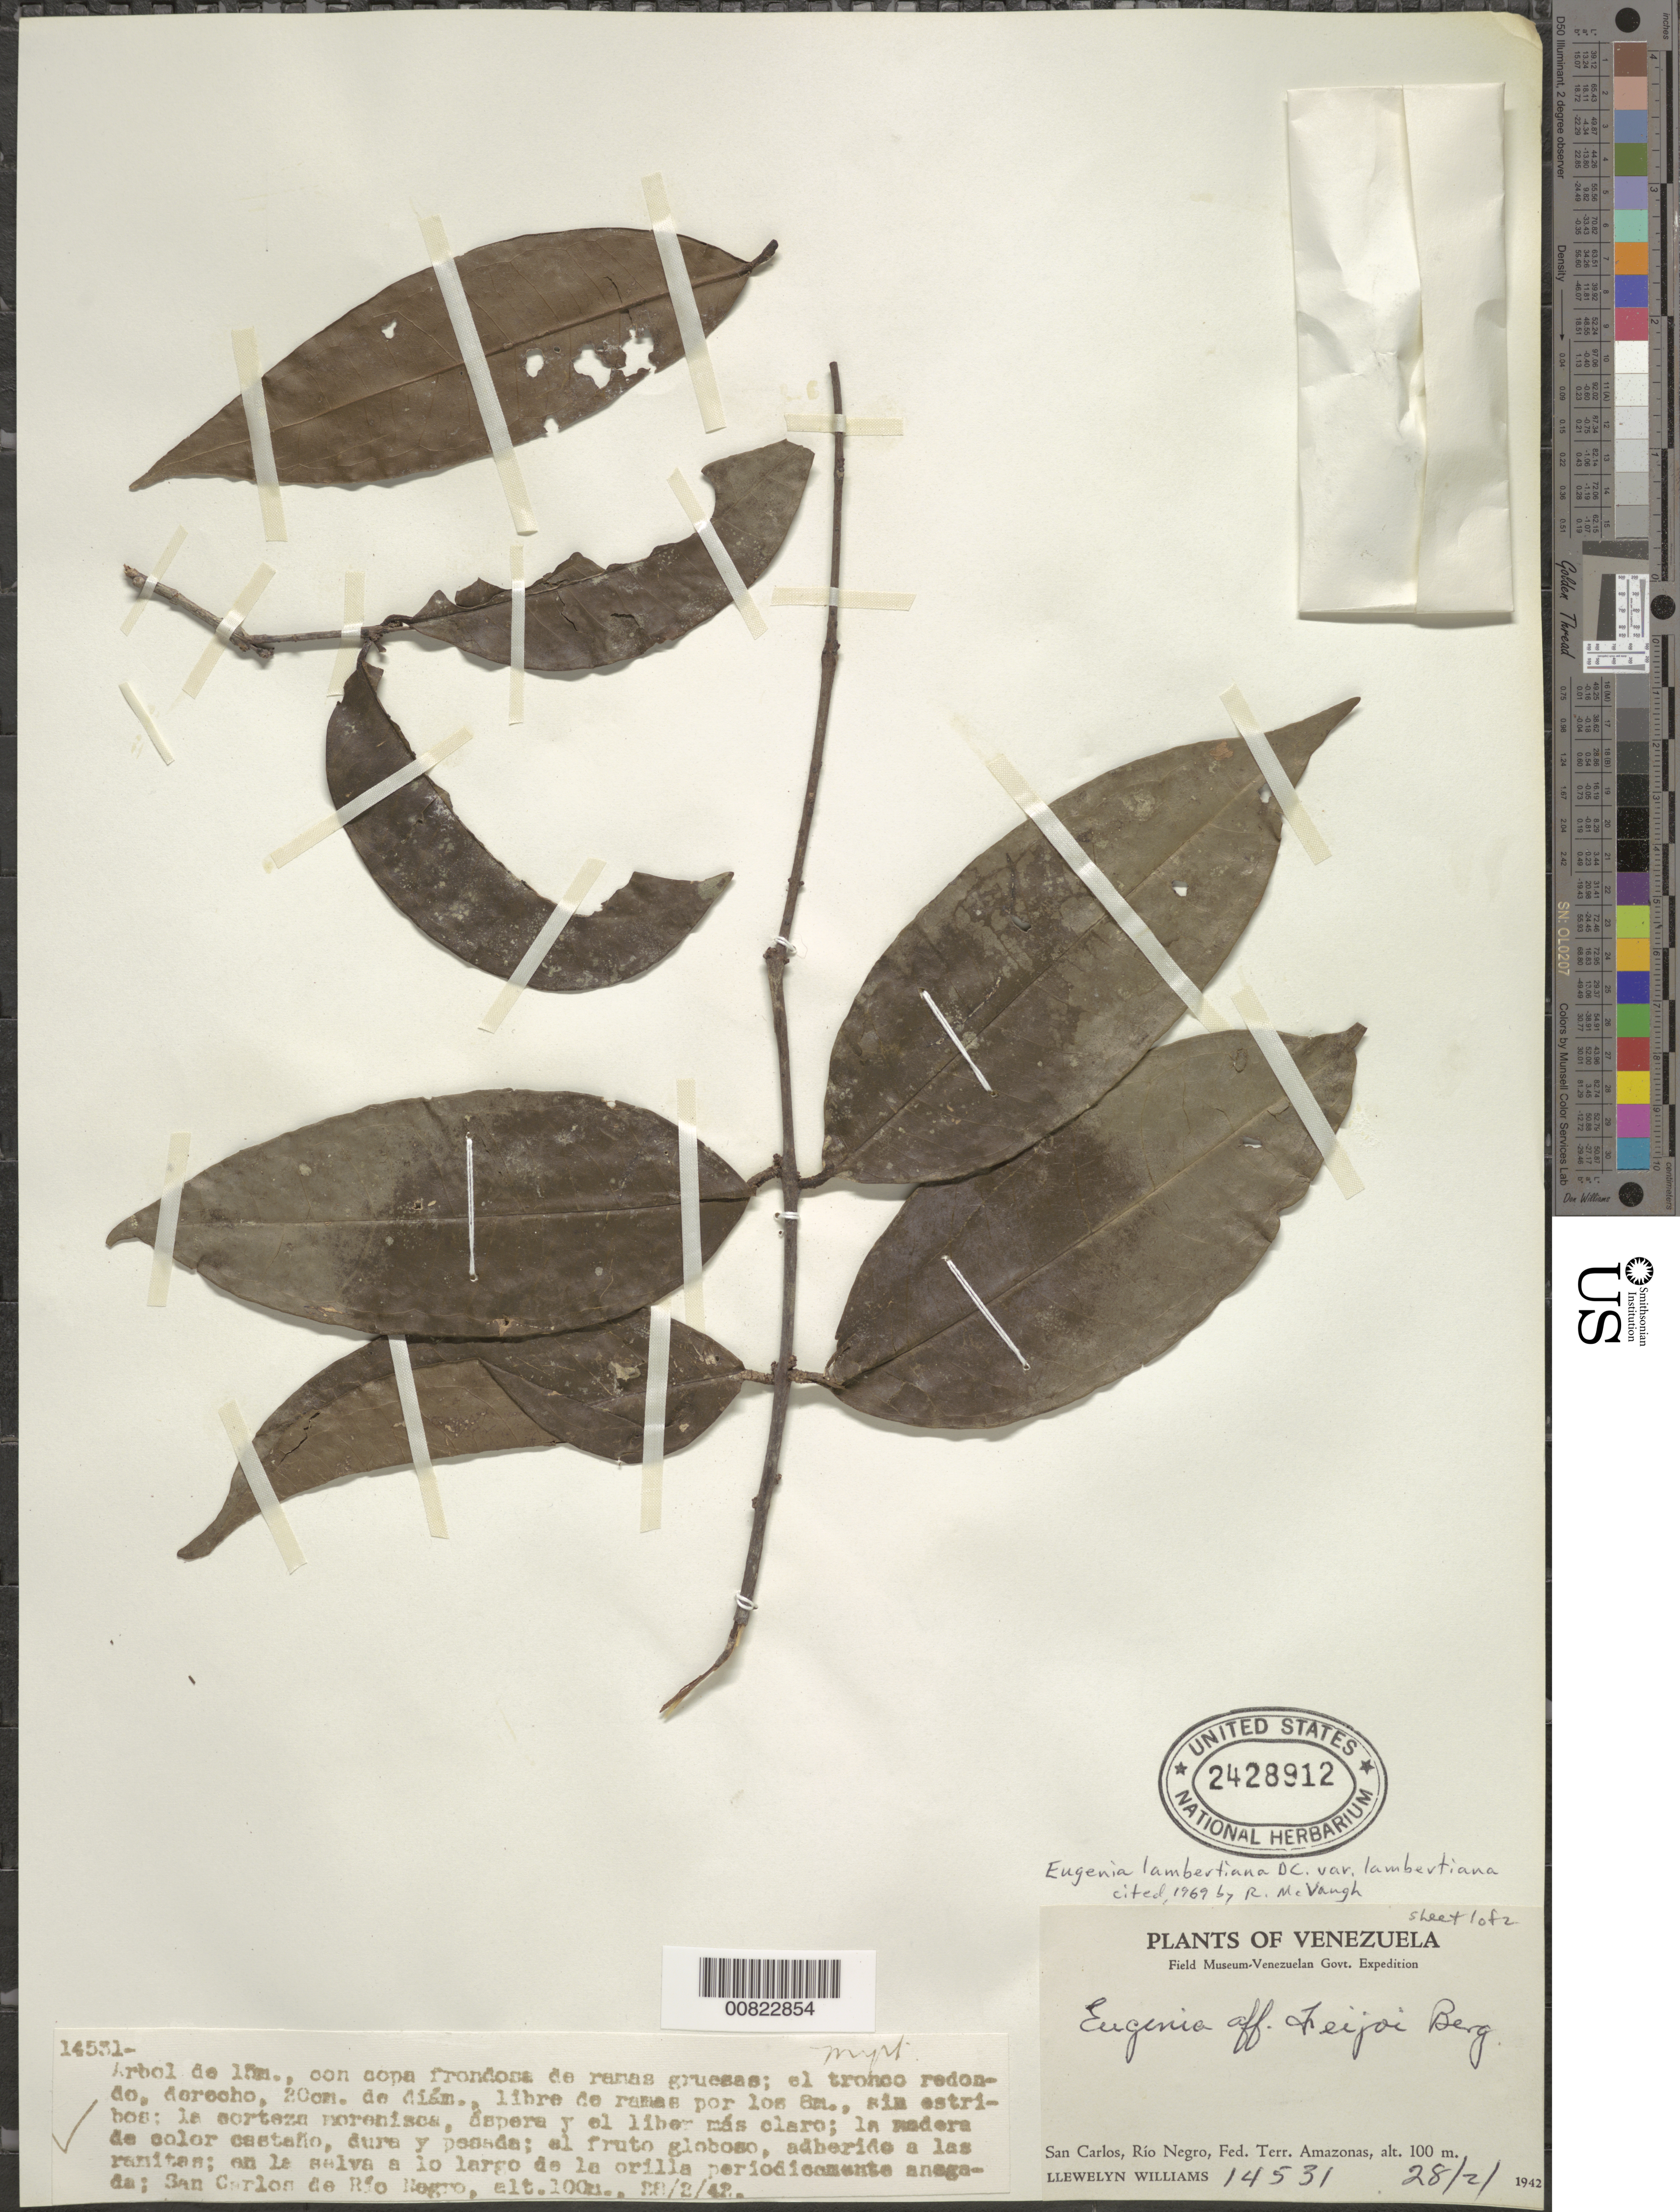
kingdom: Plantae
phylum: Tracheophyta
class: Magnoliopsida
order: Myrtales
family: Myrtaceae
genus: Eugenia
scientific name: Eugenia lambertiana var. lambertiana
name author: DC.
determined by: McVaugh, R.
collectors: Ll. Williams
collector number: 14531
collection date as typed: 28-Feb-42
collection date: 1942-02-28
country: Venezuela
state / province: Amazonas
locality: San Carlos de Río Negro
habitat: Forest along riverbank periodically flooded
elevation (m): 100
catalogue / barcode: US 2428912